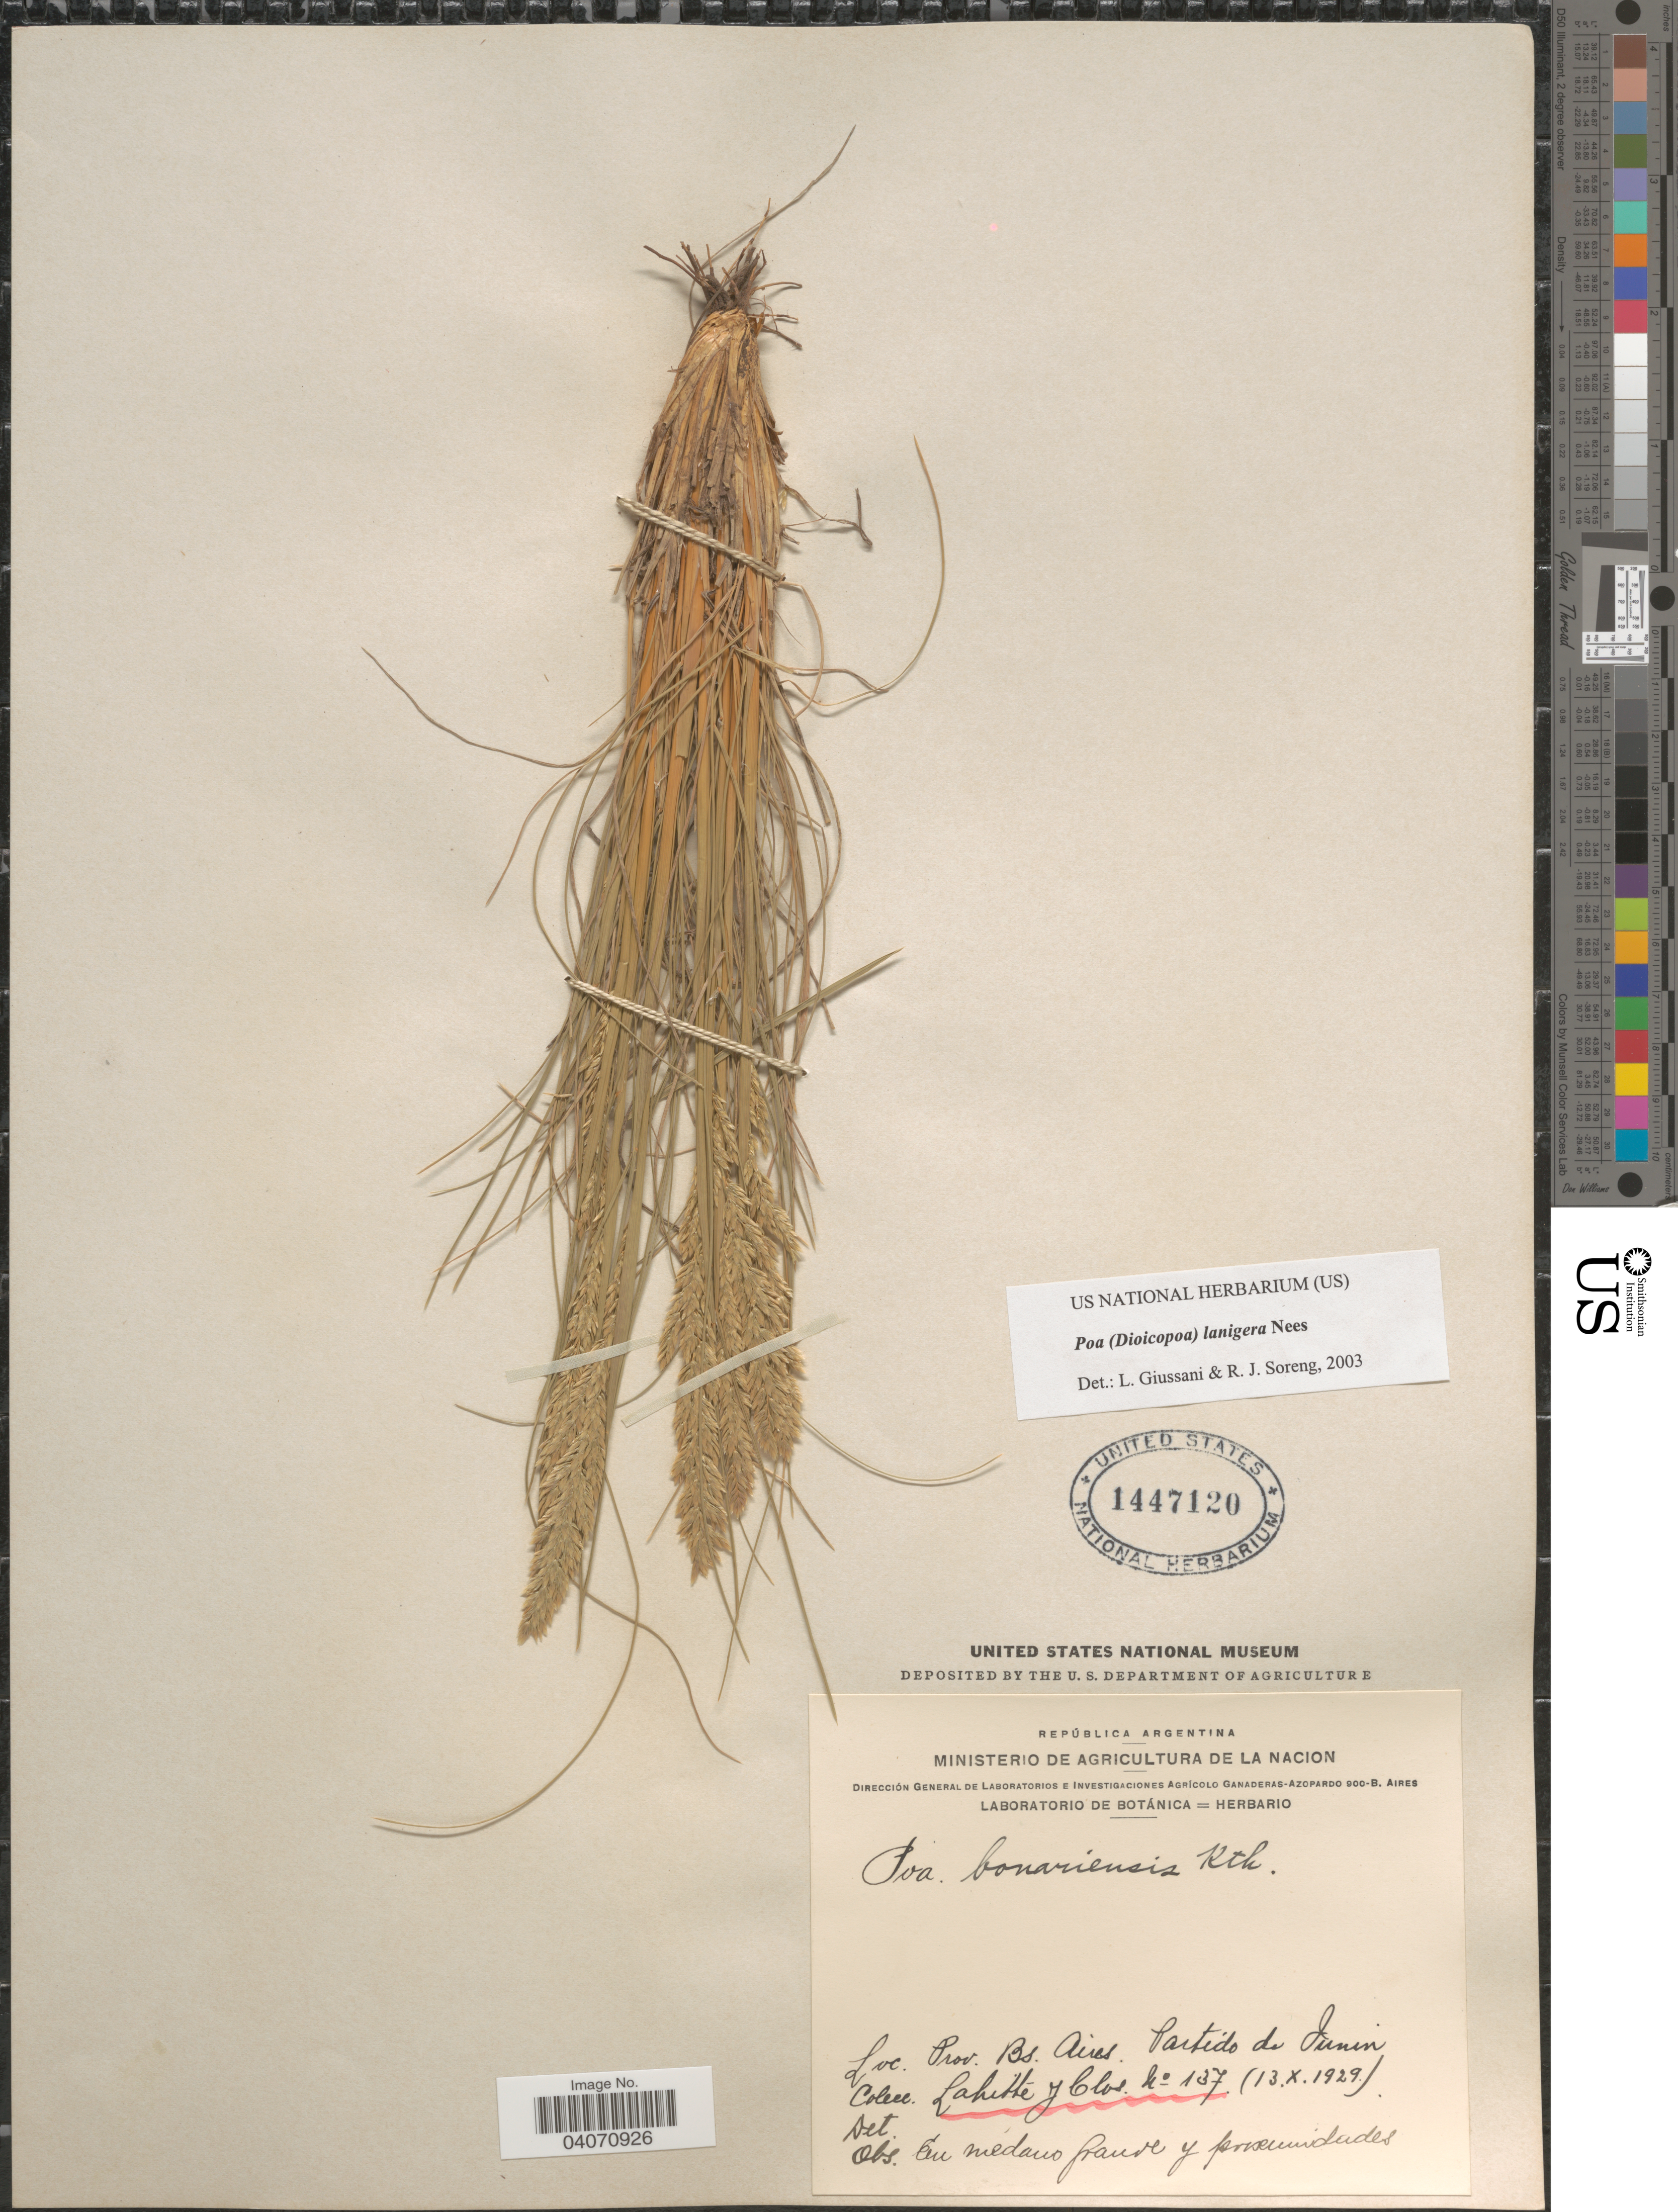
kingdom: Plantae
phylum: Tracheophyta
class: Liliopsida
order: Poales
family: Poaceae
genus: Poa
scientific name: Poa lanigera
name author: Nees in Mart.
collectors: -. Lahitte & Clos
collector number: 137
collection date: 1929-10-13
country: Argentina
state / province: Buenos Aires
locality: Partido de Junin.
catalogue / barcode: US 1447120